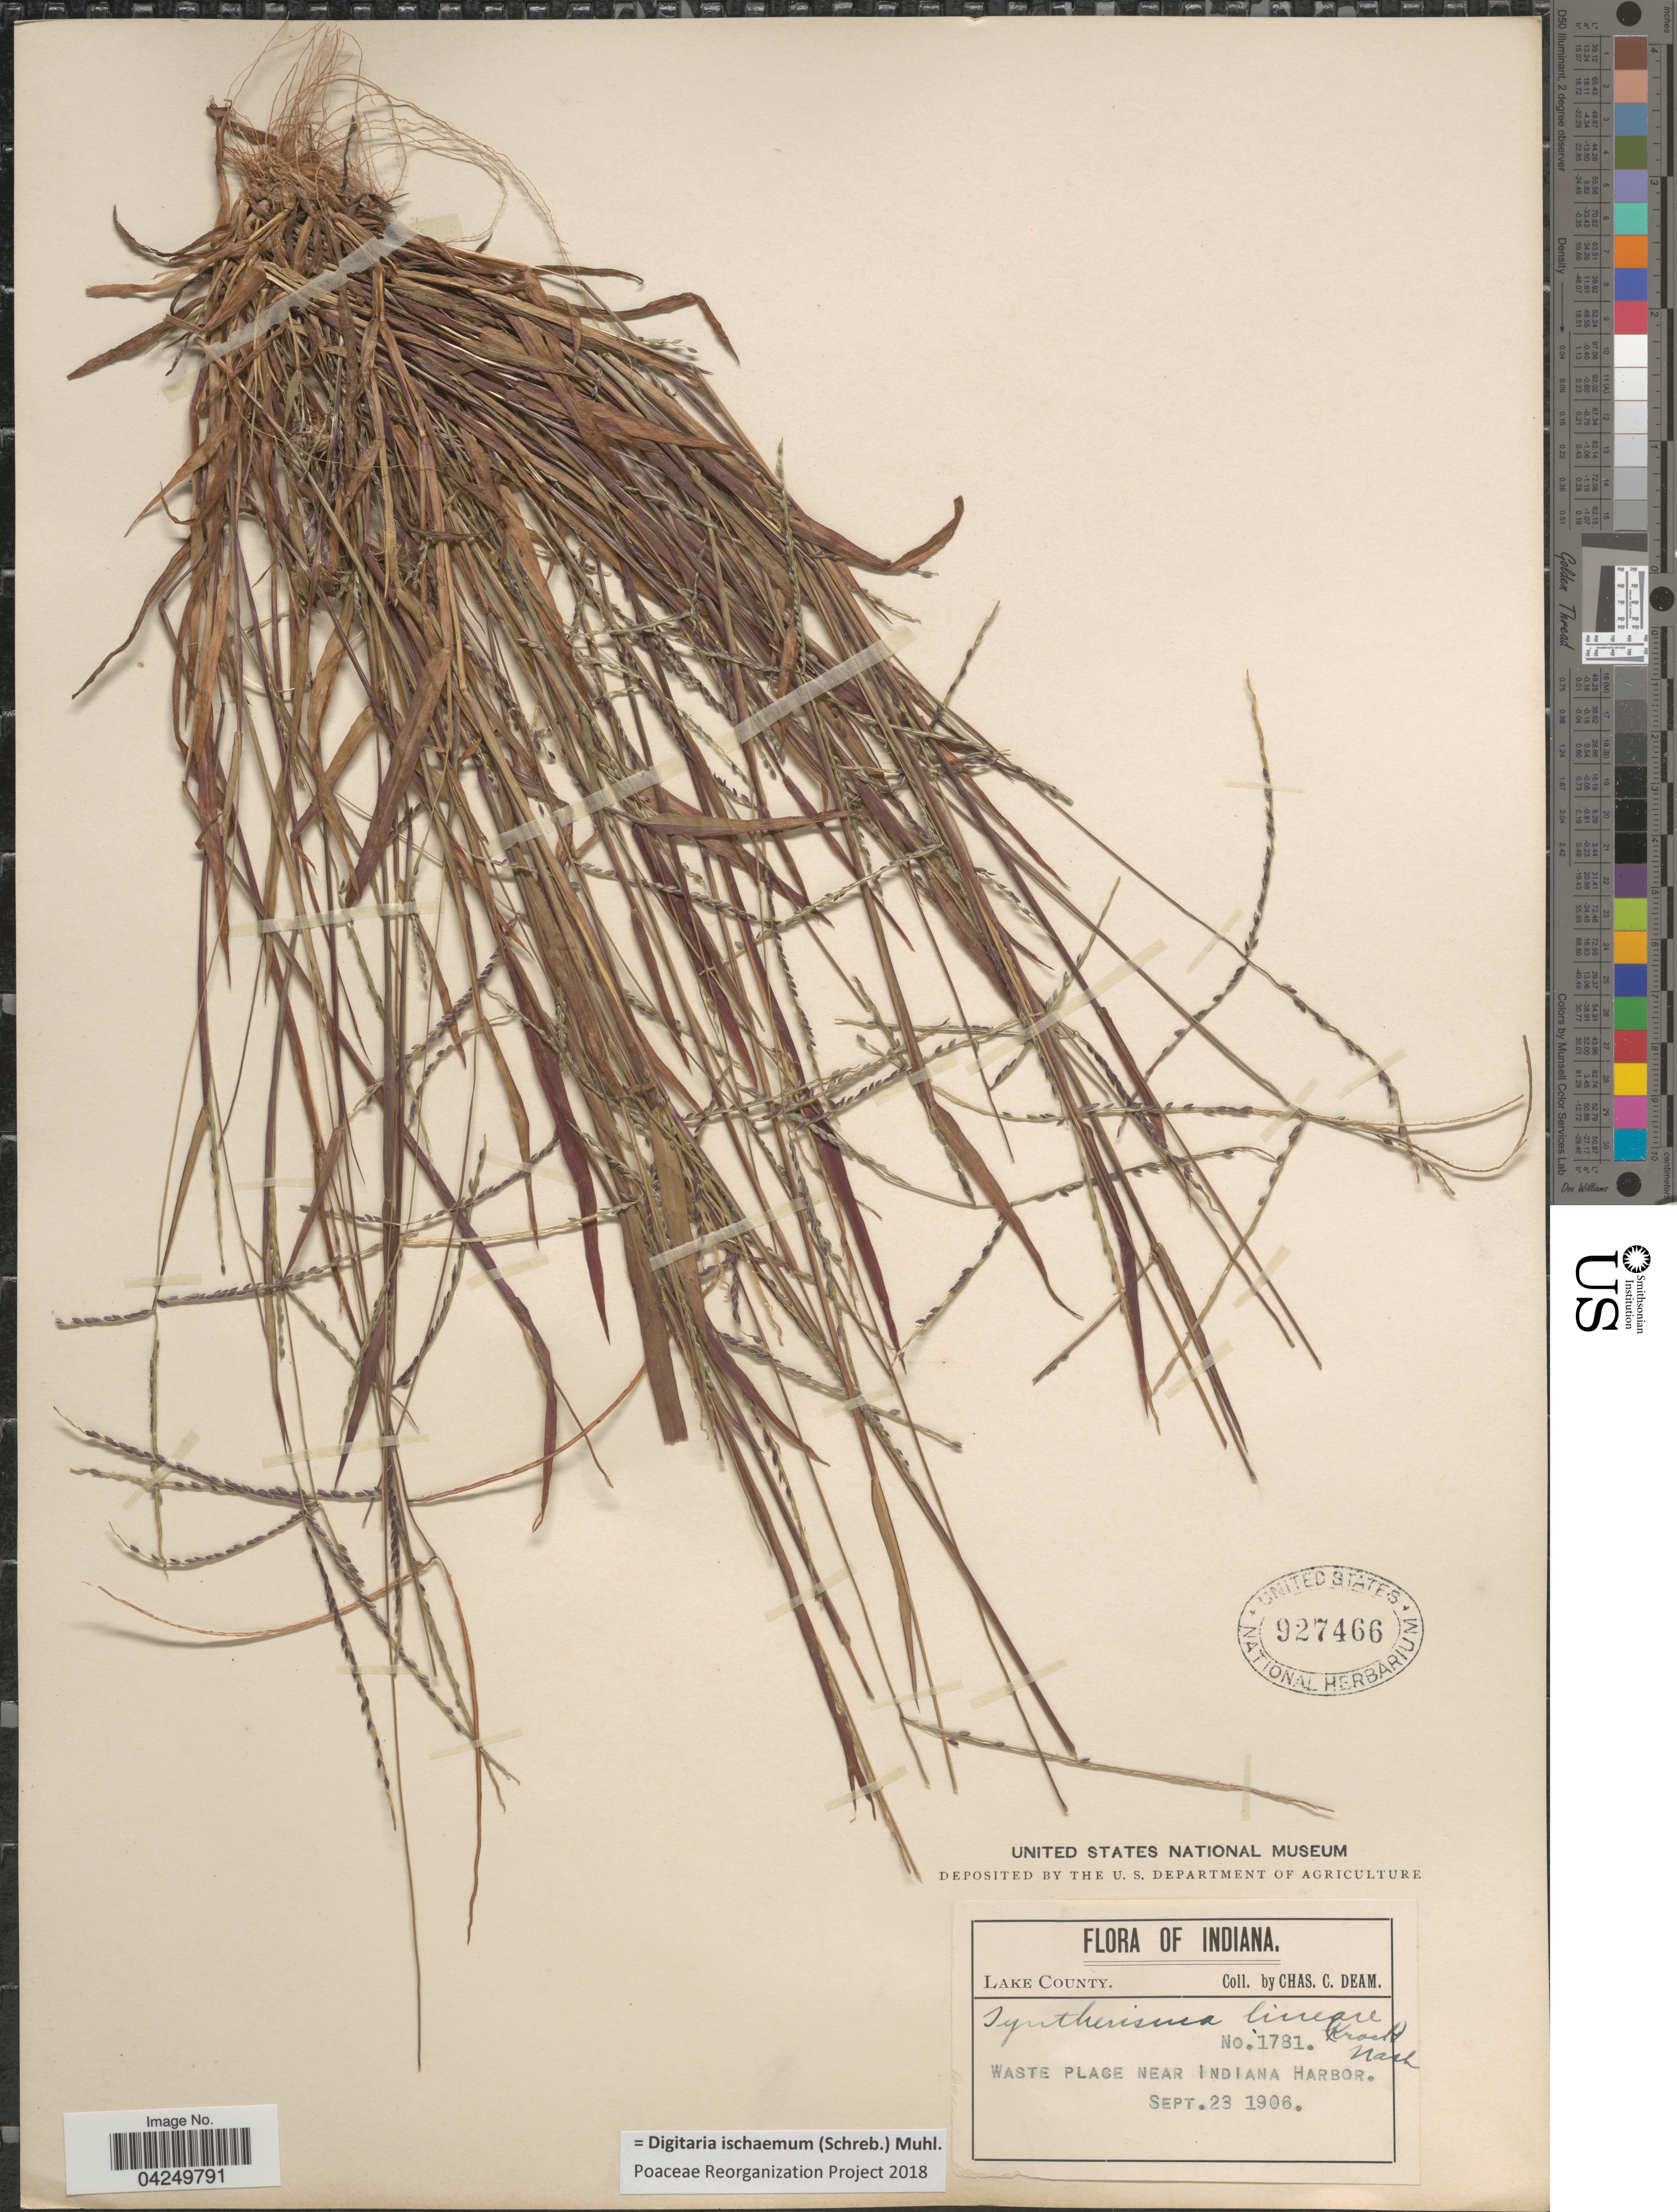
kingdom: Plantae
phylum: Tracheophyta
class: Liliopsida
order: Poales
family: Poaceae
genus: Digitaria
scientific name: Digitaria ischaemum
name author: (Schreber) Schreber ex Muhl.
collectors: C. C. Deam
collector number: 1781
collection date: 1906-09-23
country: United States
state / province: Indiana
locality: Lake County. Waste place near Indiana Harbor.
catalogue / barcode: US 927466